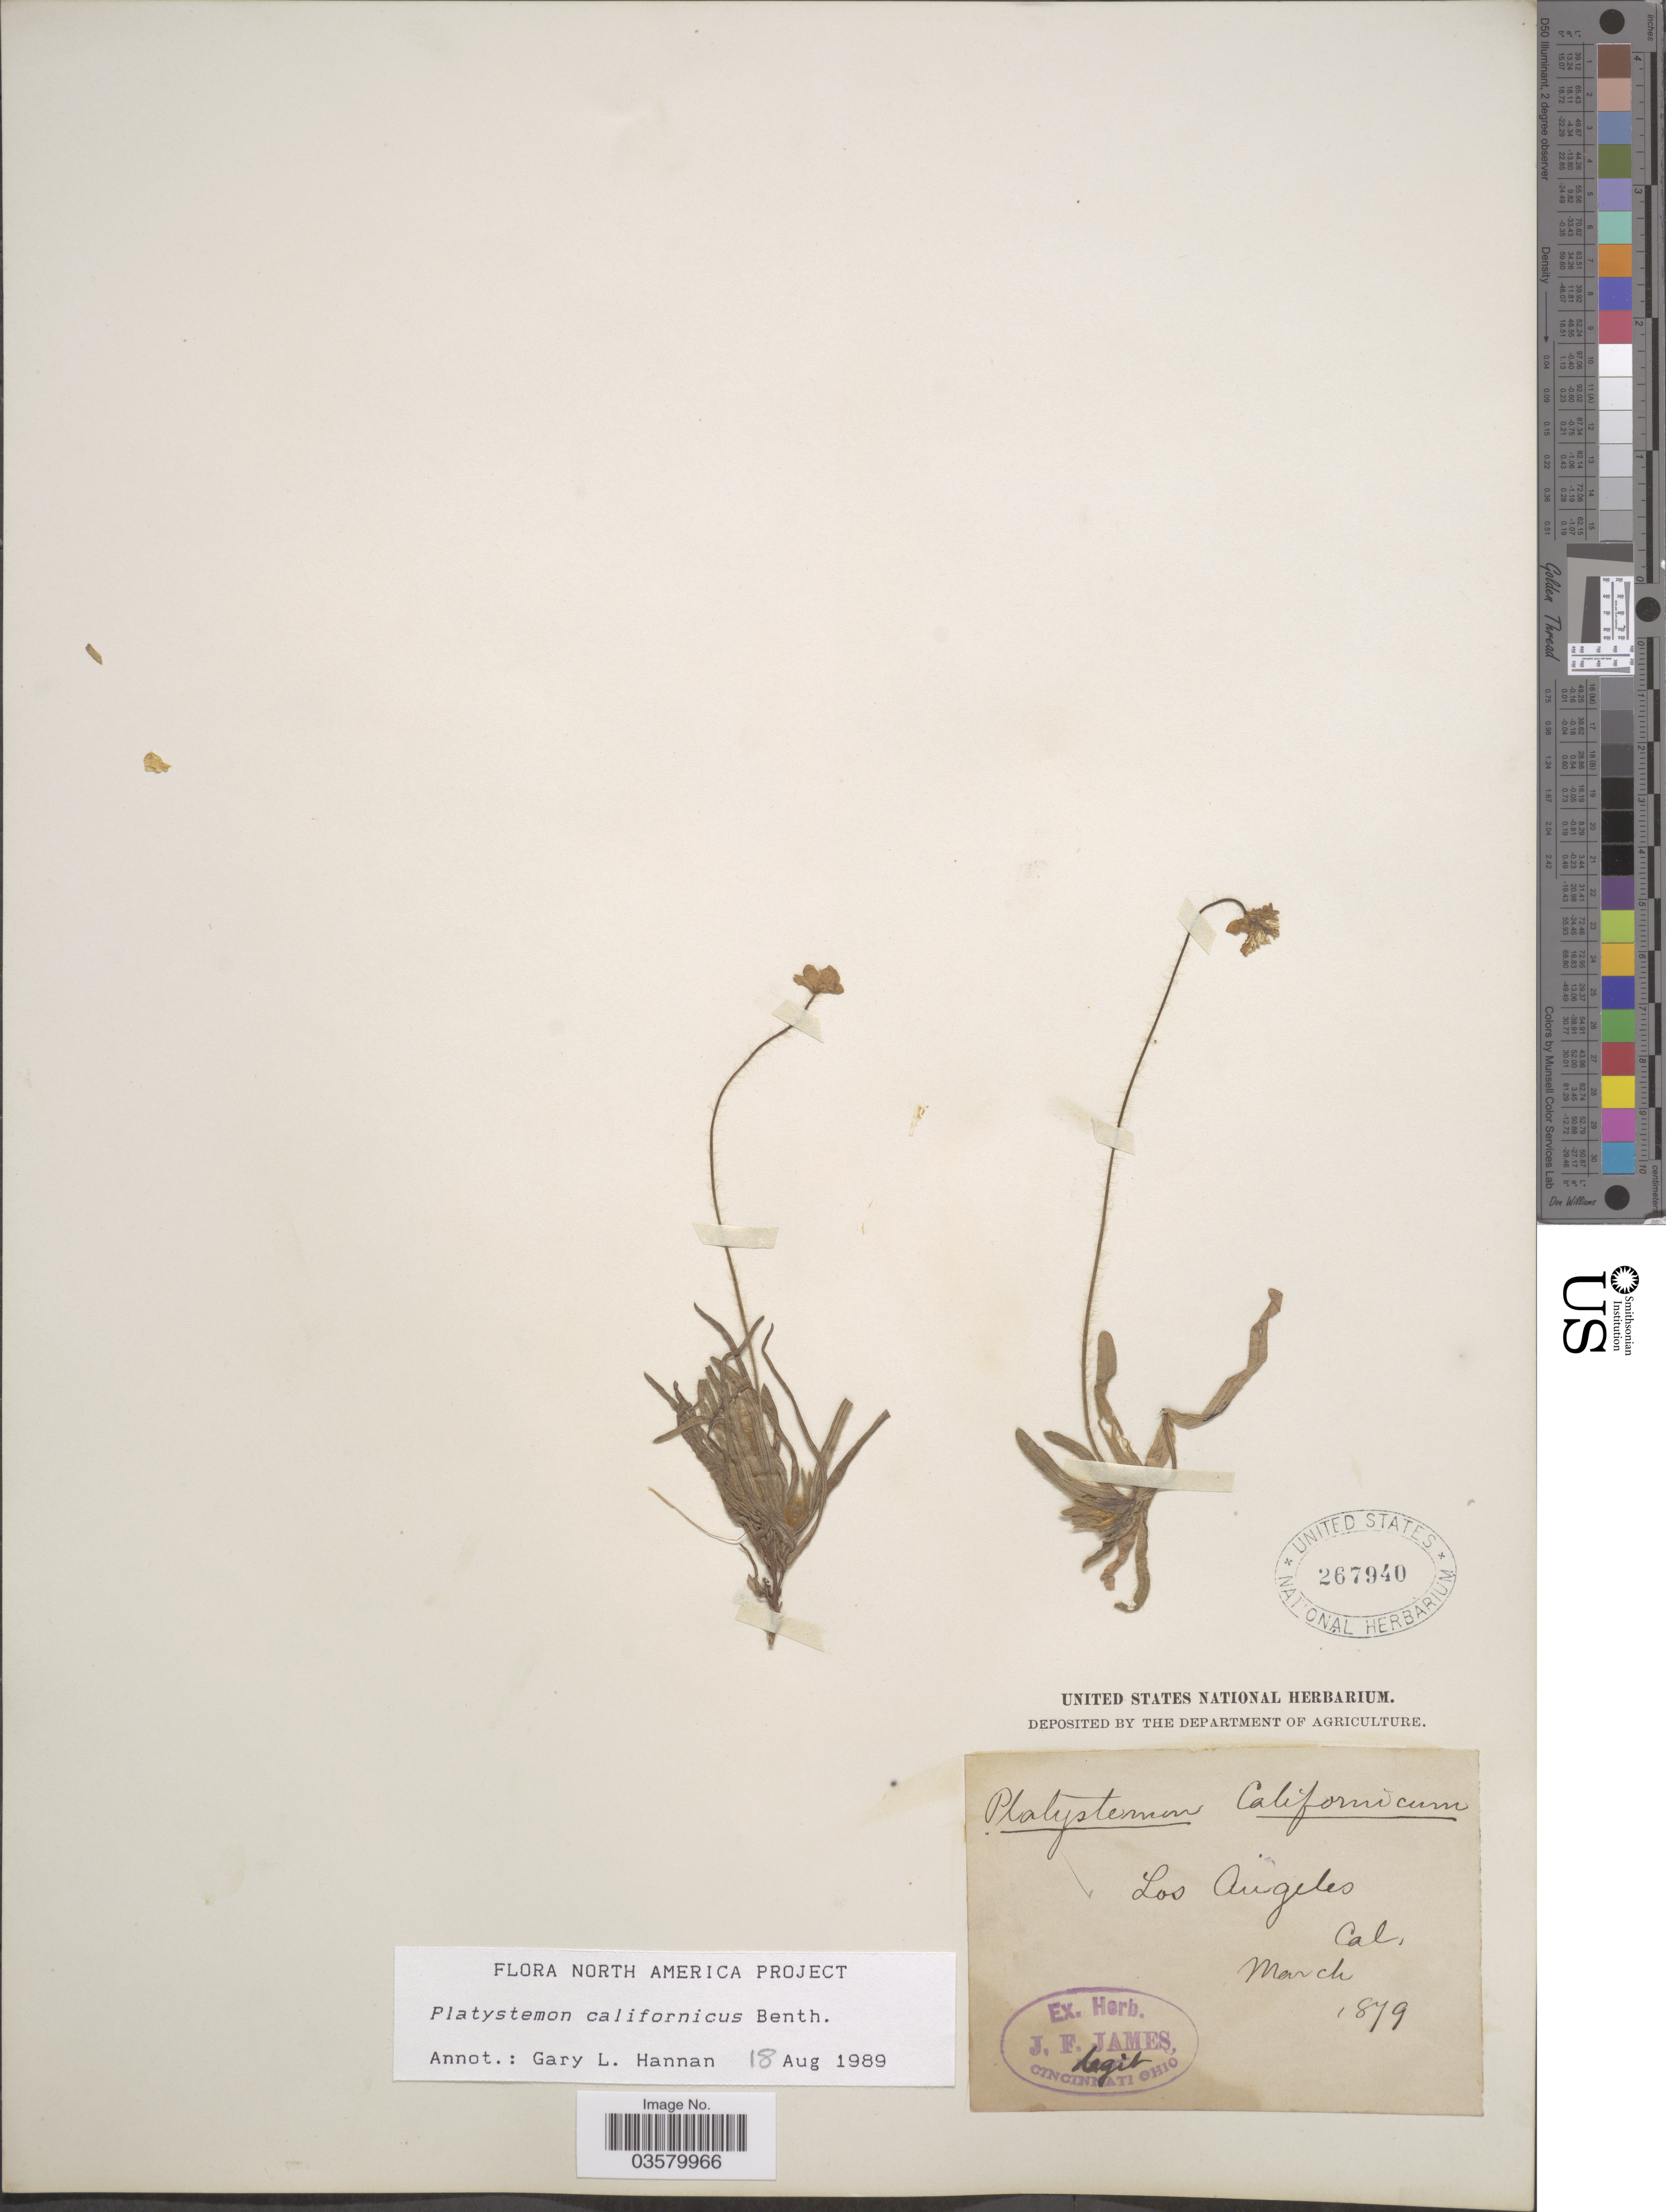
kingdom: Plantae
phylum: Tracheophyta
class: Magnoliopsida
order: Ranunculales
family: Papaveraceae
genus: Platystemon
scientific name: Platystemon californicus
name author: Benth.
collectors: Ex herb. J. F. James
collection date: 1879-03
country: United States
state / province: California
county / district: Los Angeles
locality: Los Angeles.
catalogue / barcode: US 267940